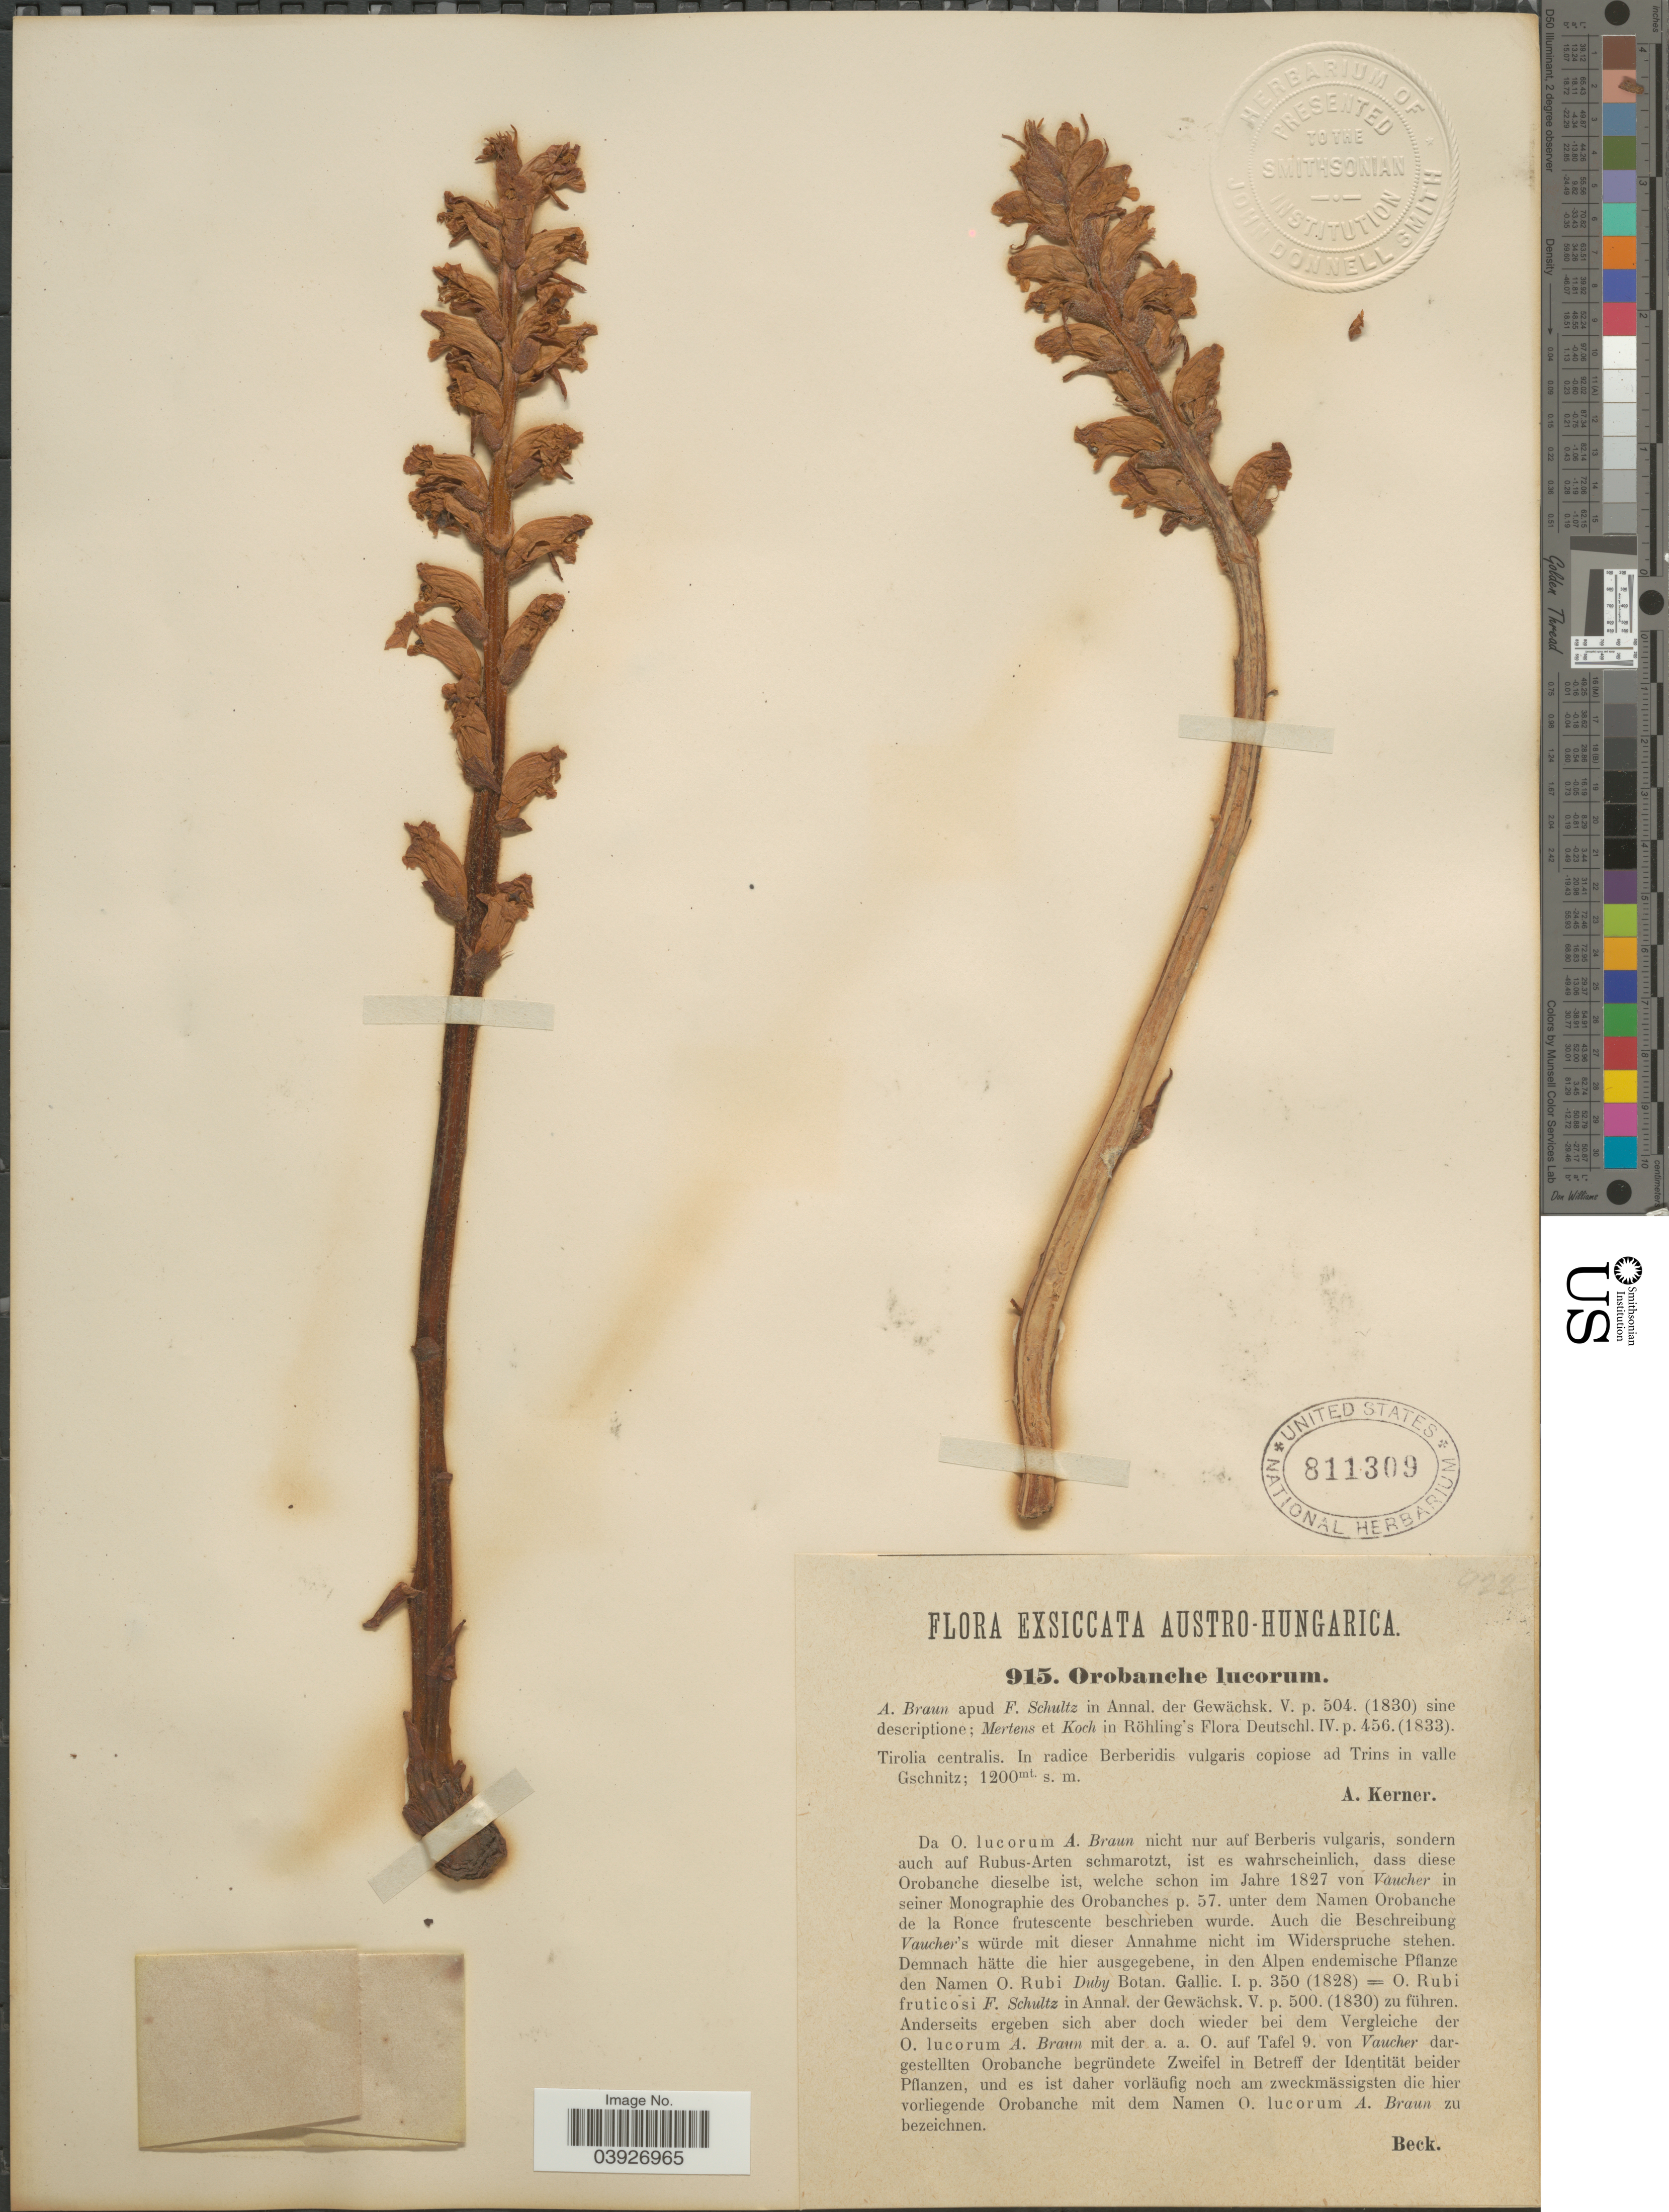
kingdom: Plantae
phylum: Tracheophyta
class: Magnoliopsida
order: Lamiales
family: Orobanchaceae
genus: Orobanche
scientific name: Orobanche lucorum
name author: A. Braun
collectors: A. Kerner & -- Beck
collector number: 915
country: Austria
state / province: Tirol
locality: Austro-Hungarica. Tirolia centralis. In radice Berberidis vulgaris copiose ad Trins in valle Gschintz.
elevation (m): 1200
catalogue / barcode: US 811309